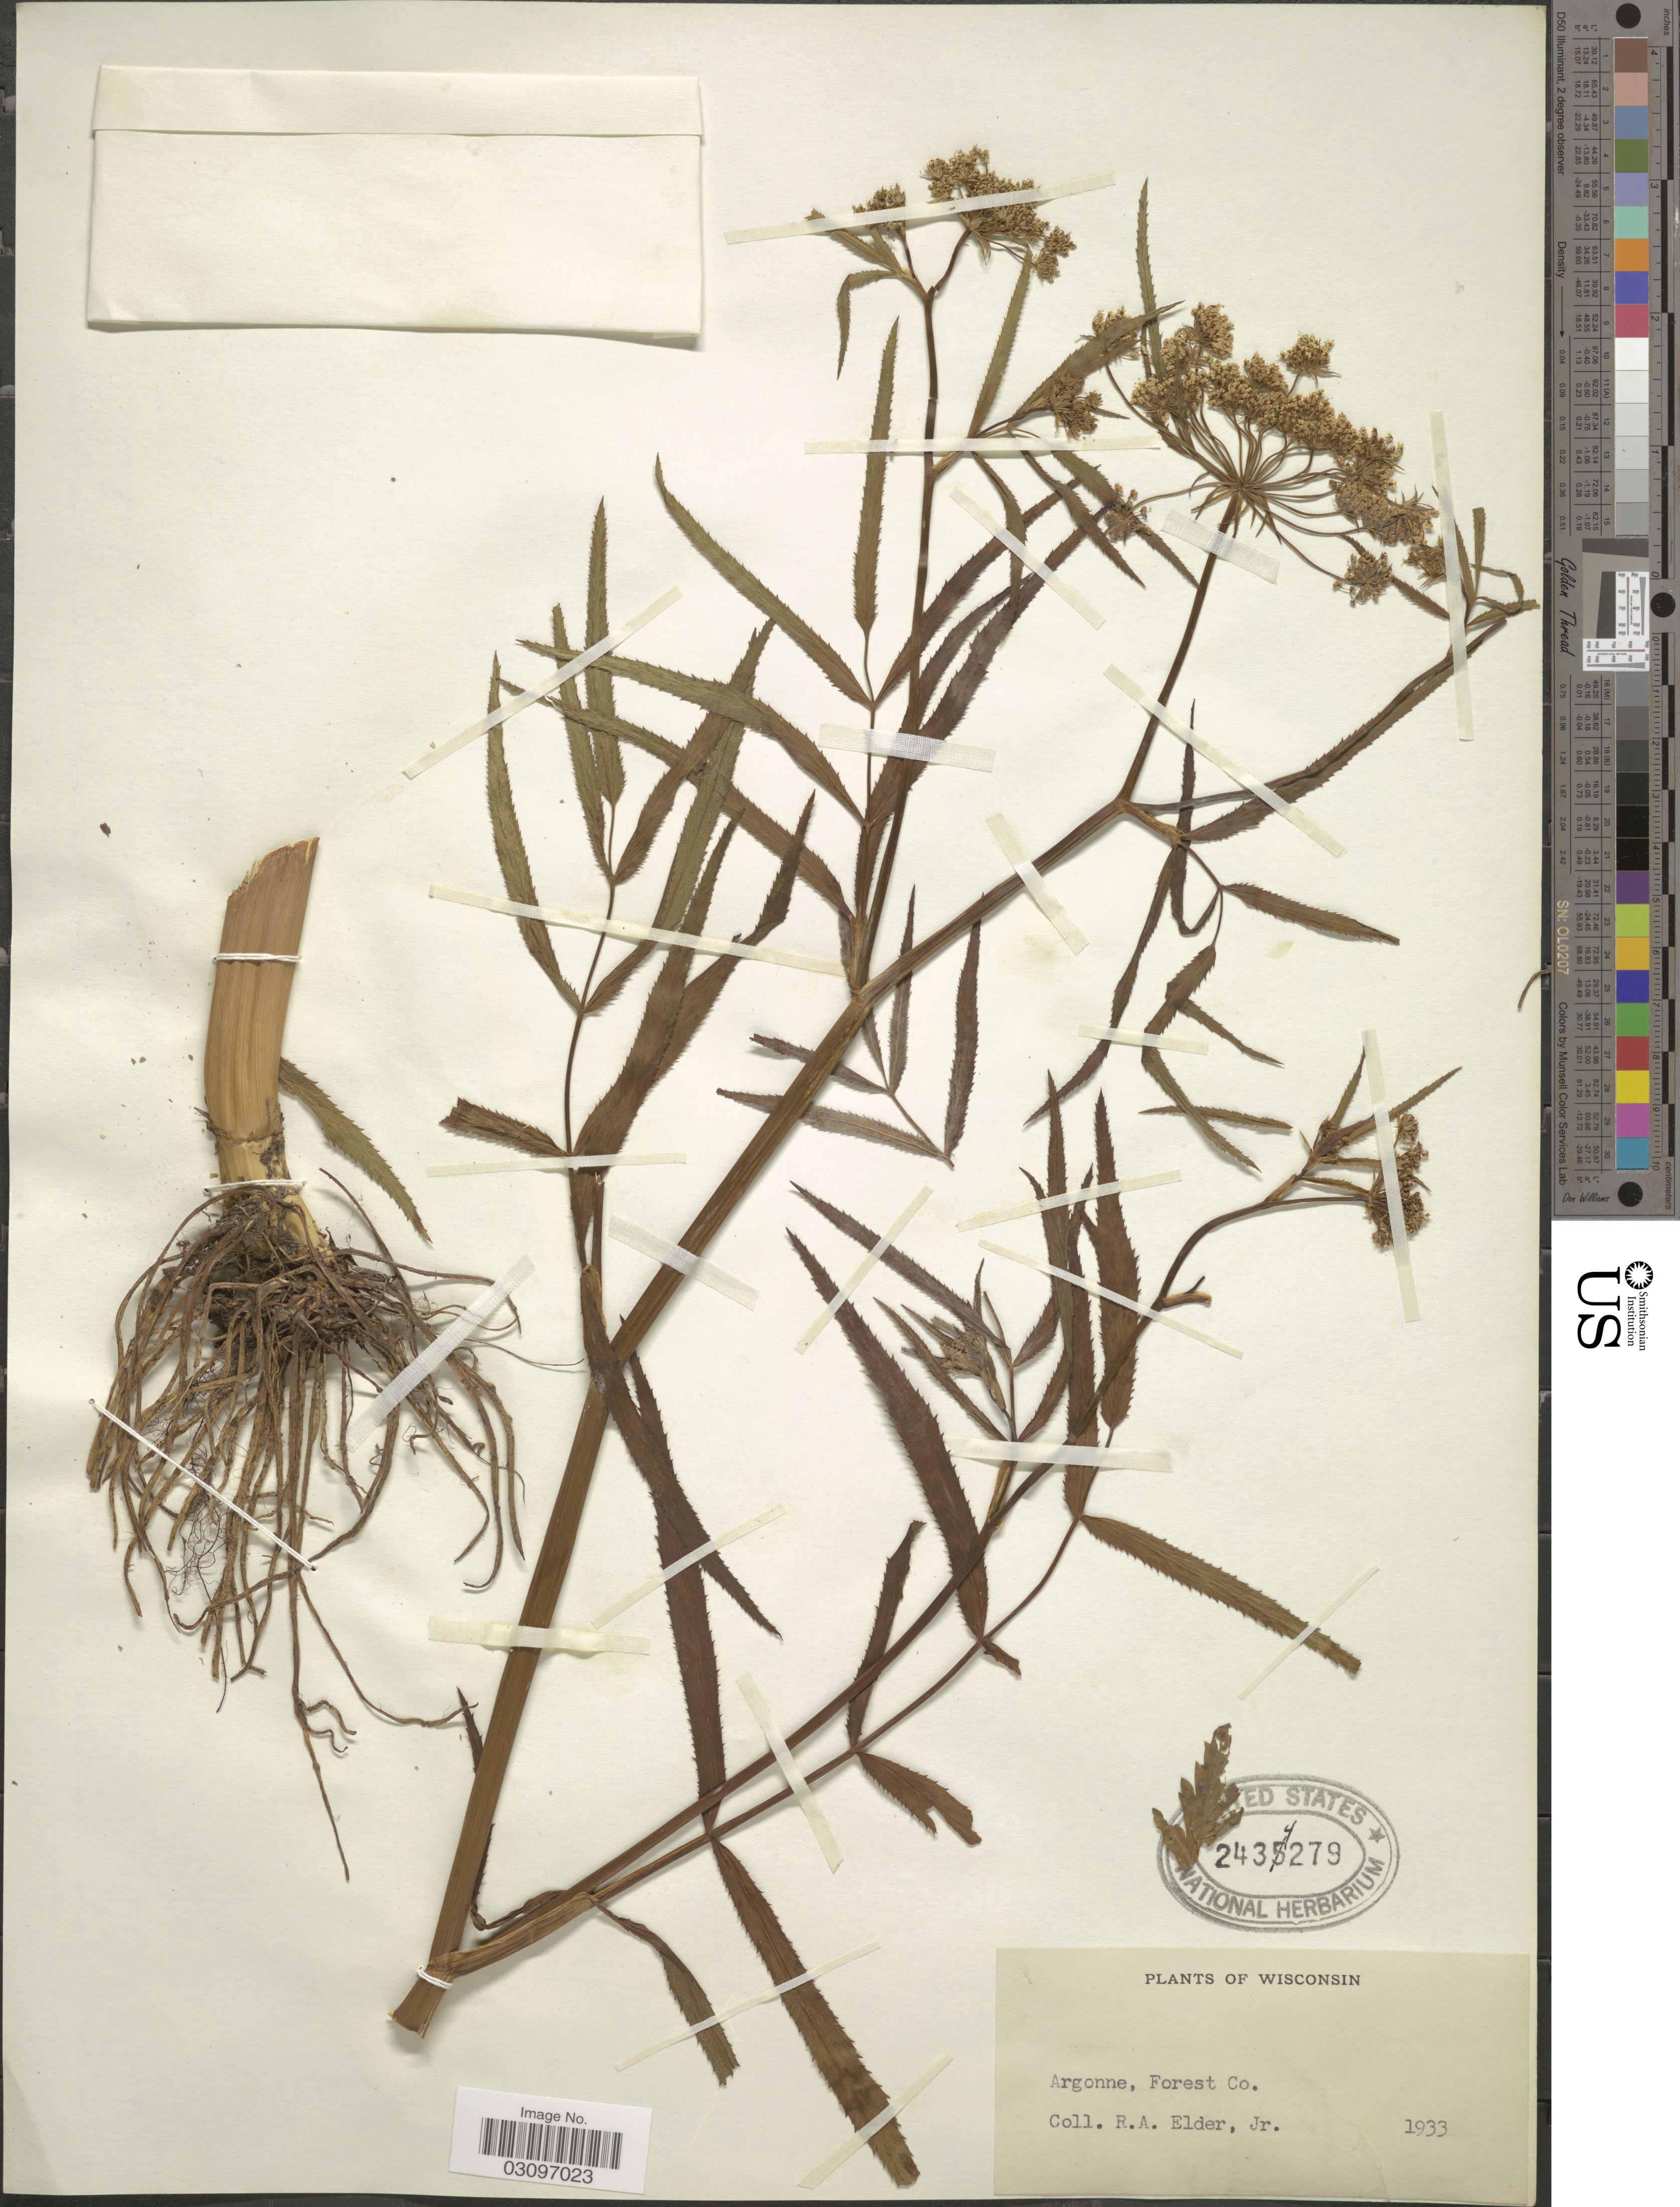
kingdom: Plantae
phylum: Tracheophyta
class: Magnoliopsida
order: Apiales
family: Apiaceae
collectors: R. Elder Jr.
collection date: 1933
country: United States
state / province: Wisconsin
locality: Argonne, Forest Co.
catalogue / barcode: US 2434279